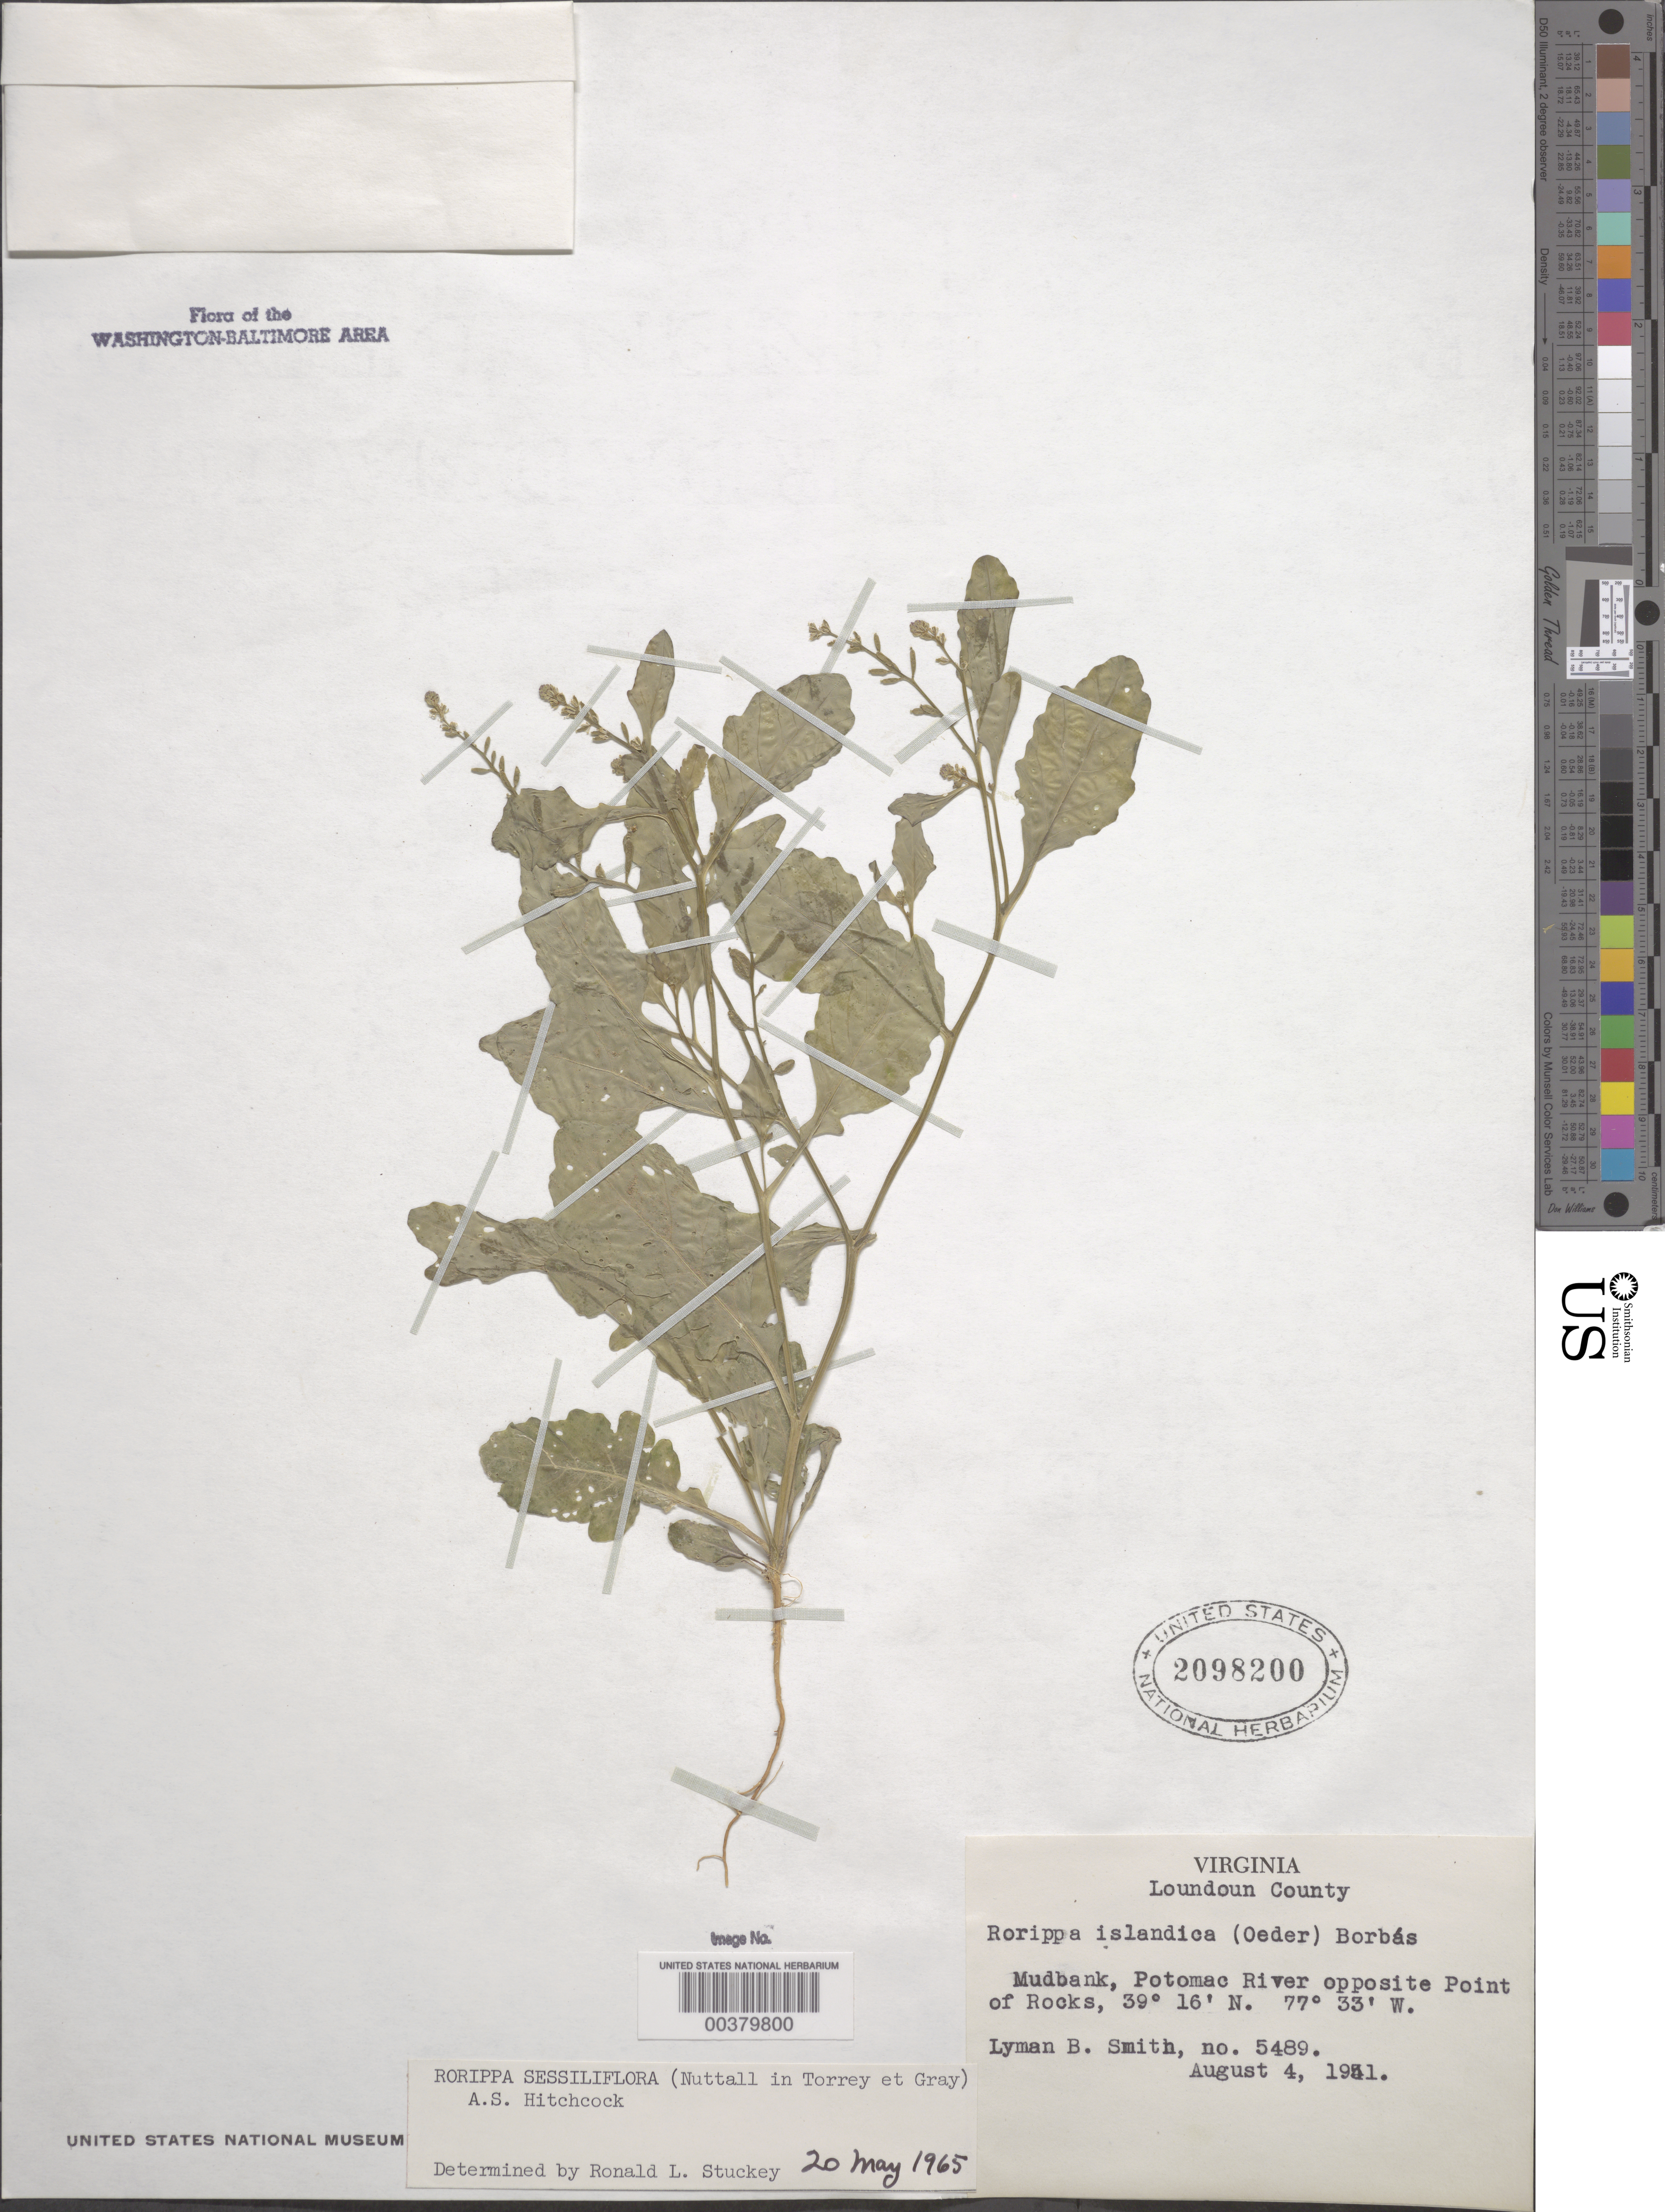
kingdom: Plantae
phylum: Tracheophyta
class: Magnoliopsida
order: Brassicales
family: Brassicaceae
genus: Rorippa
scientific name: Rorippa sessiliflora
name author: (Nutt.) Hitchc.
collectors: L. Smith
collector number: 5489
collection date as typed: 04 Aug 1954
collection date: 1954-08-04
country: United States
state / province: Virginia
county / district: Loudoun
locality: Potomac Banks opposite Point of Rocks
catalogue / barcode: US 2098200